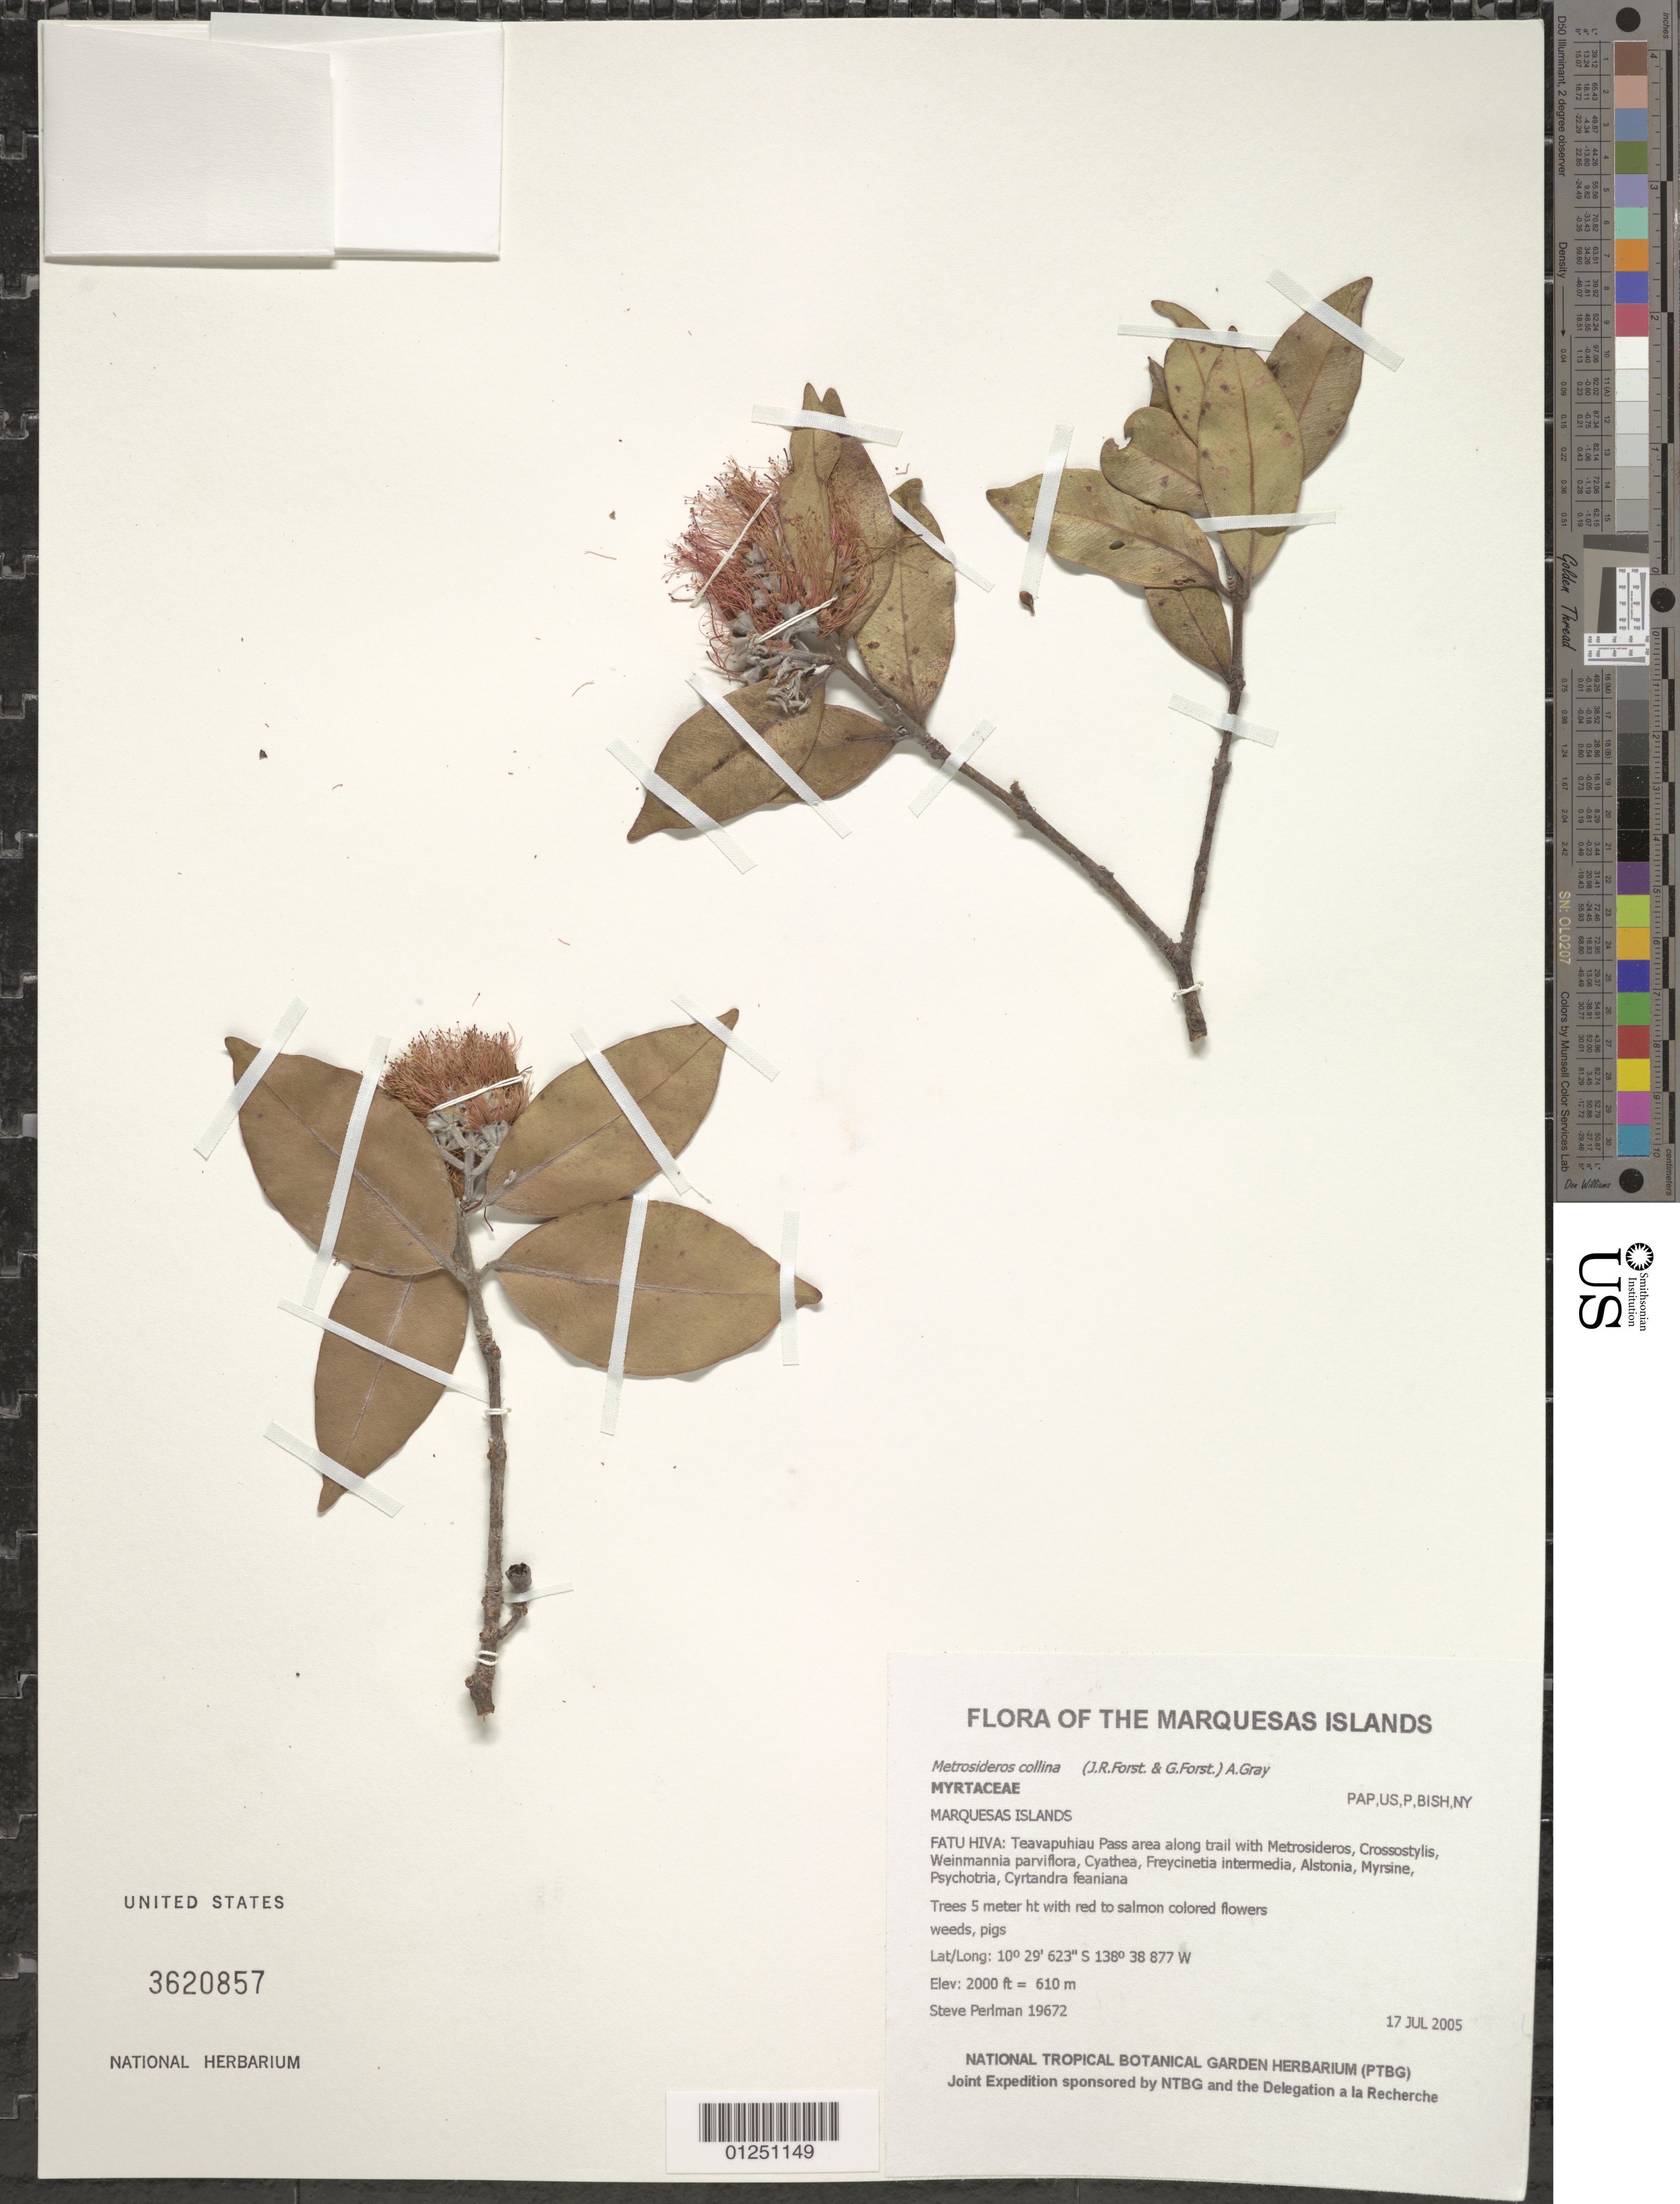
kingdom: Plantae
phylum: Tracheophyta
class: Magnoliopsida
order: Myrtales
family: Myrtaceae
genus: Metrosideros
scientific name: Metrosideros collina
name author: (J.R. Forst. & G. Forst.) A. Gray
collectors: S. P. Perlman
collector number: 19672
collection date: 2005-07-17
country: French Polynesia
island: Fatu Hiva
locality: Teavapuhiau Pass area along trail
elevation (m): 610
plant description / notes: Weeds, pigs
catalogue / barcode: US 3620857